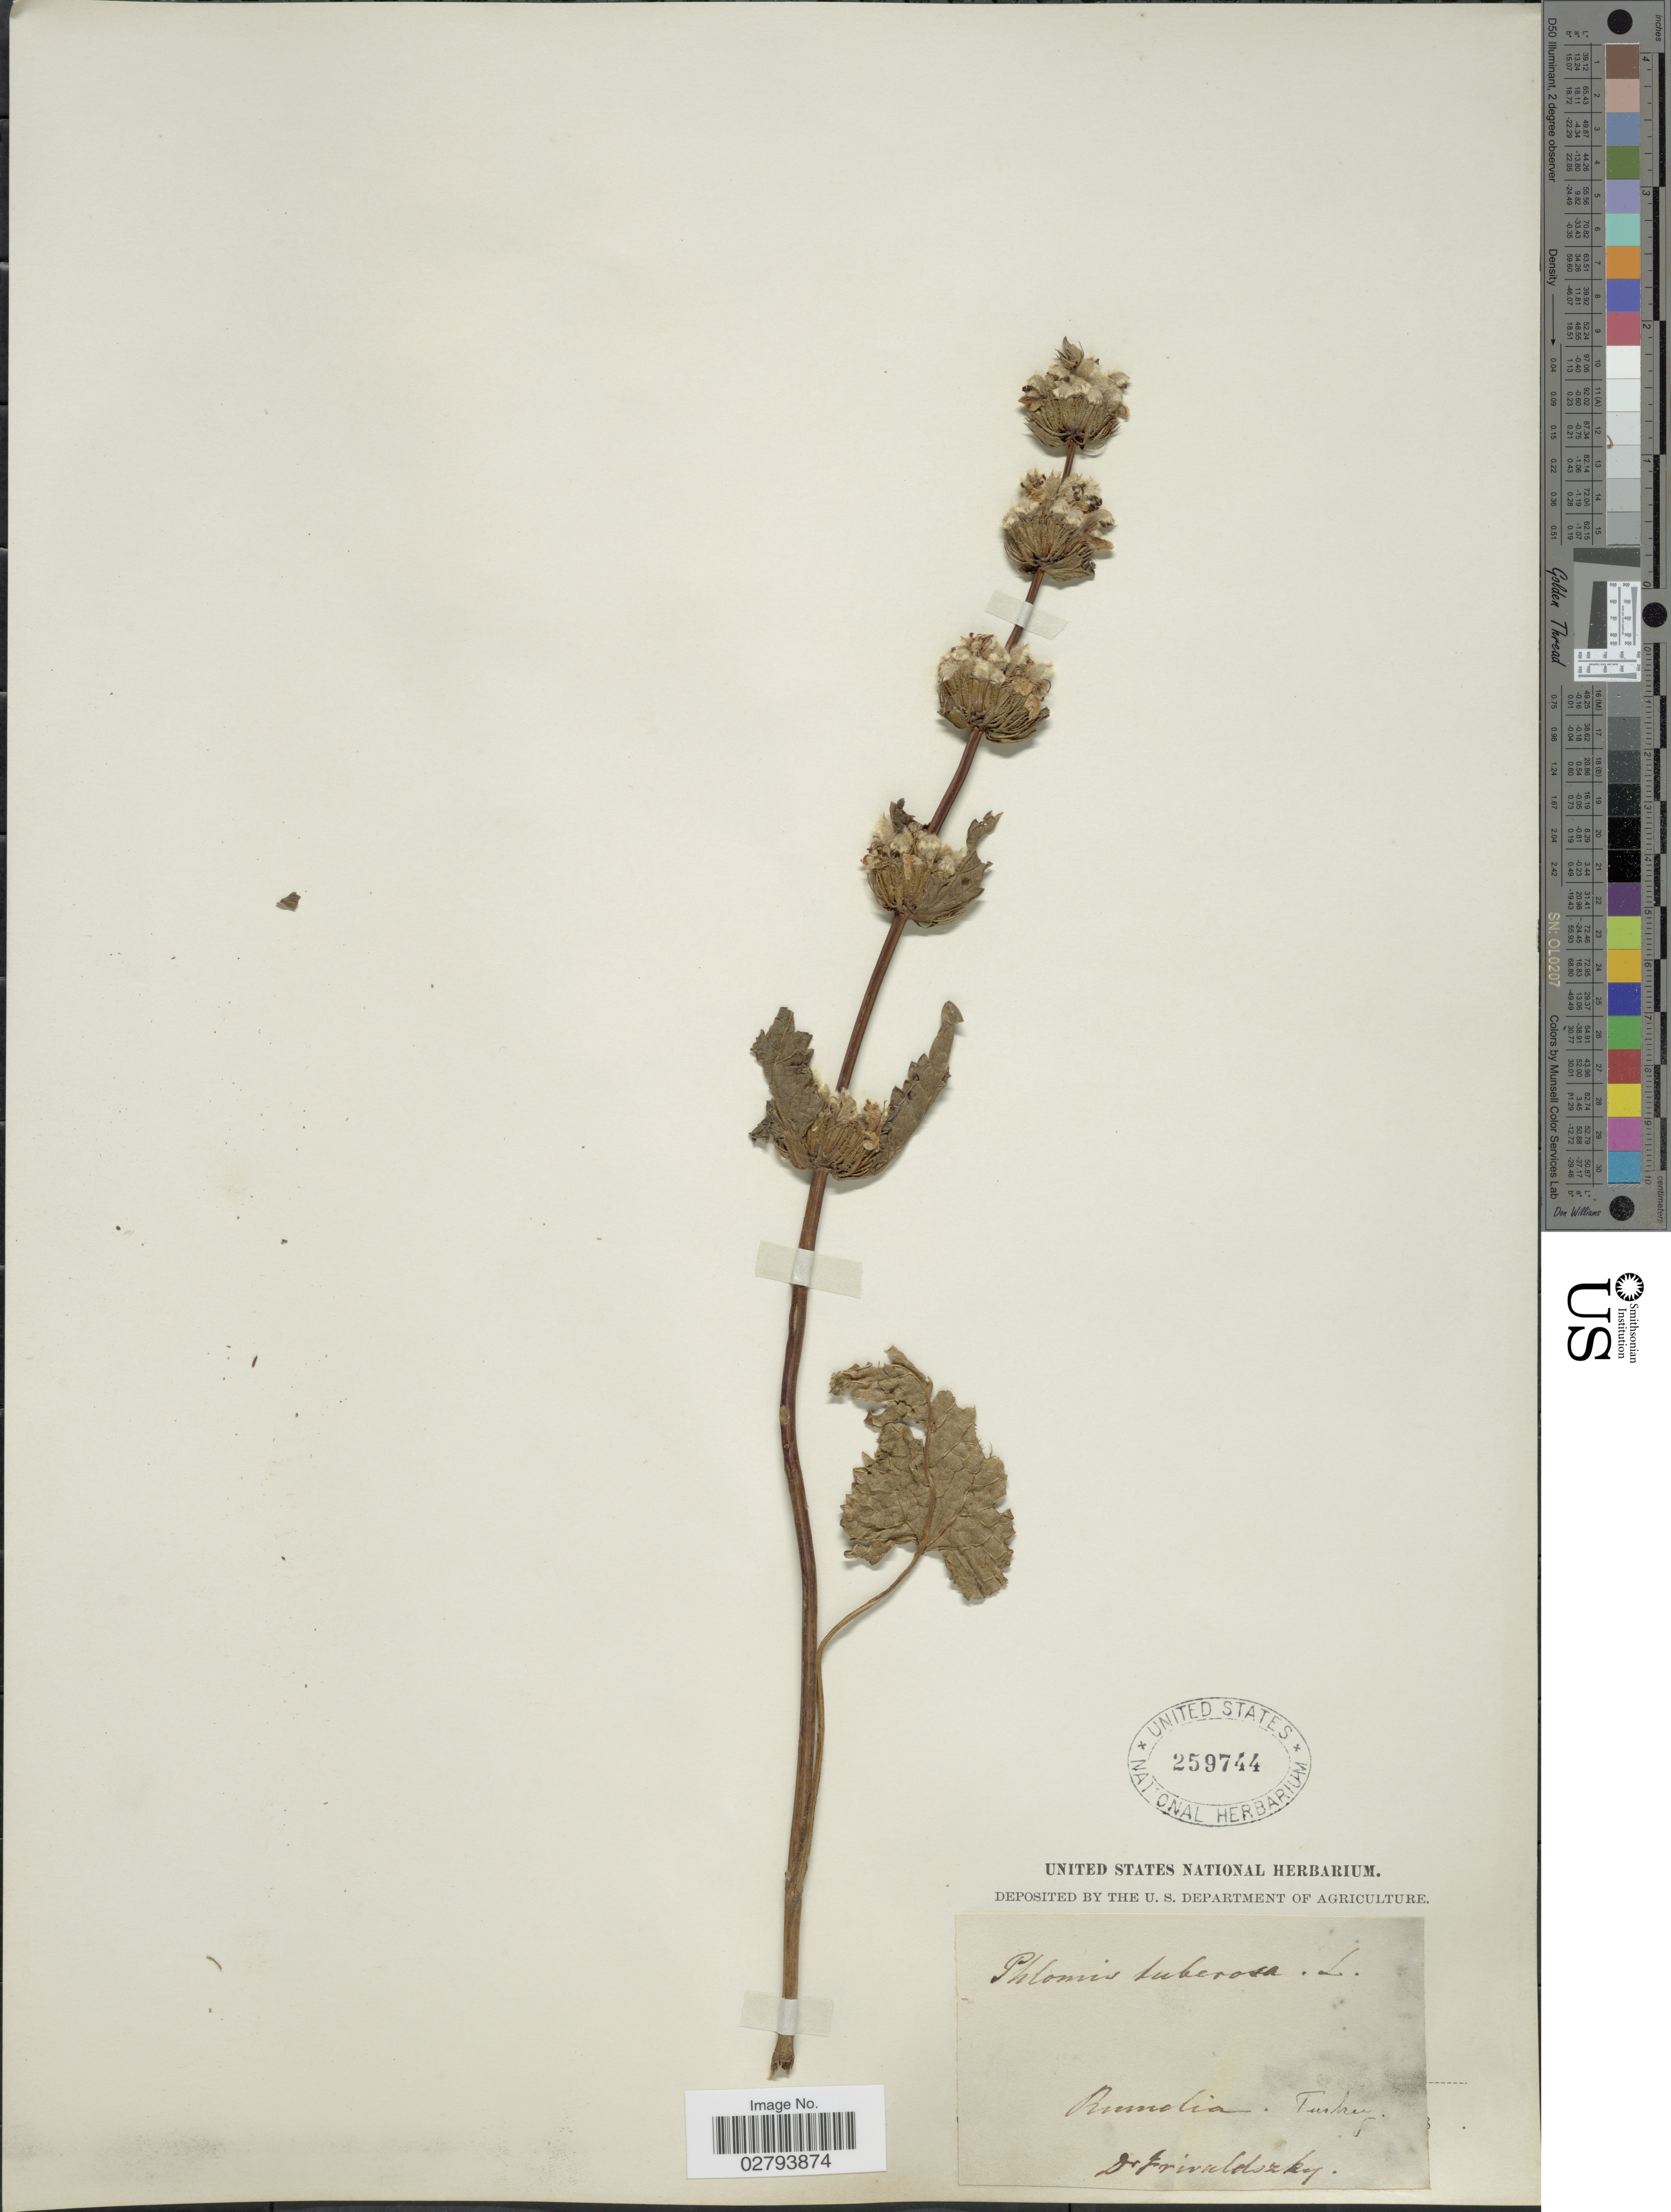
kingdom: Plantae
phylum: Tracheophyta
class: Magnoliopsida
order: Lamiales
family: Lamiaceae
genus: Phlomoides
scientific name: Phlomoides tuberosa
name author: (L.) Moench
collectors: Frivaldszky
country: Turkey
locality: Rumelia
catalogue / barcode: US 259744